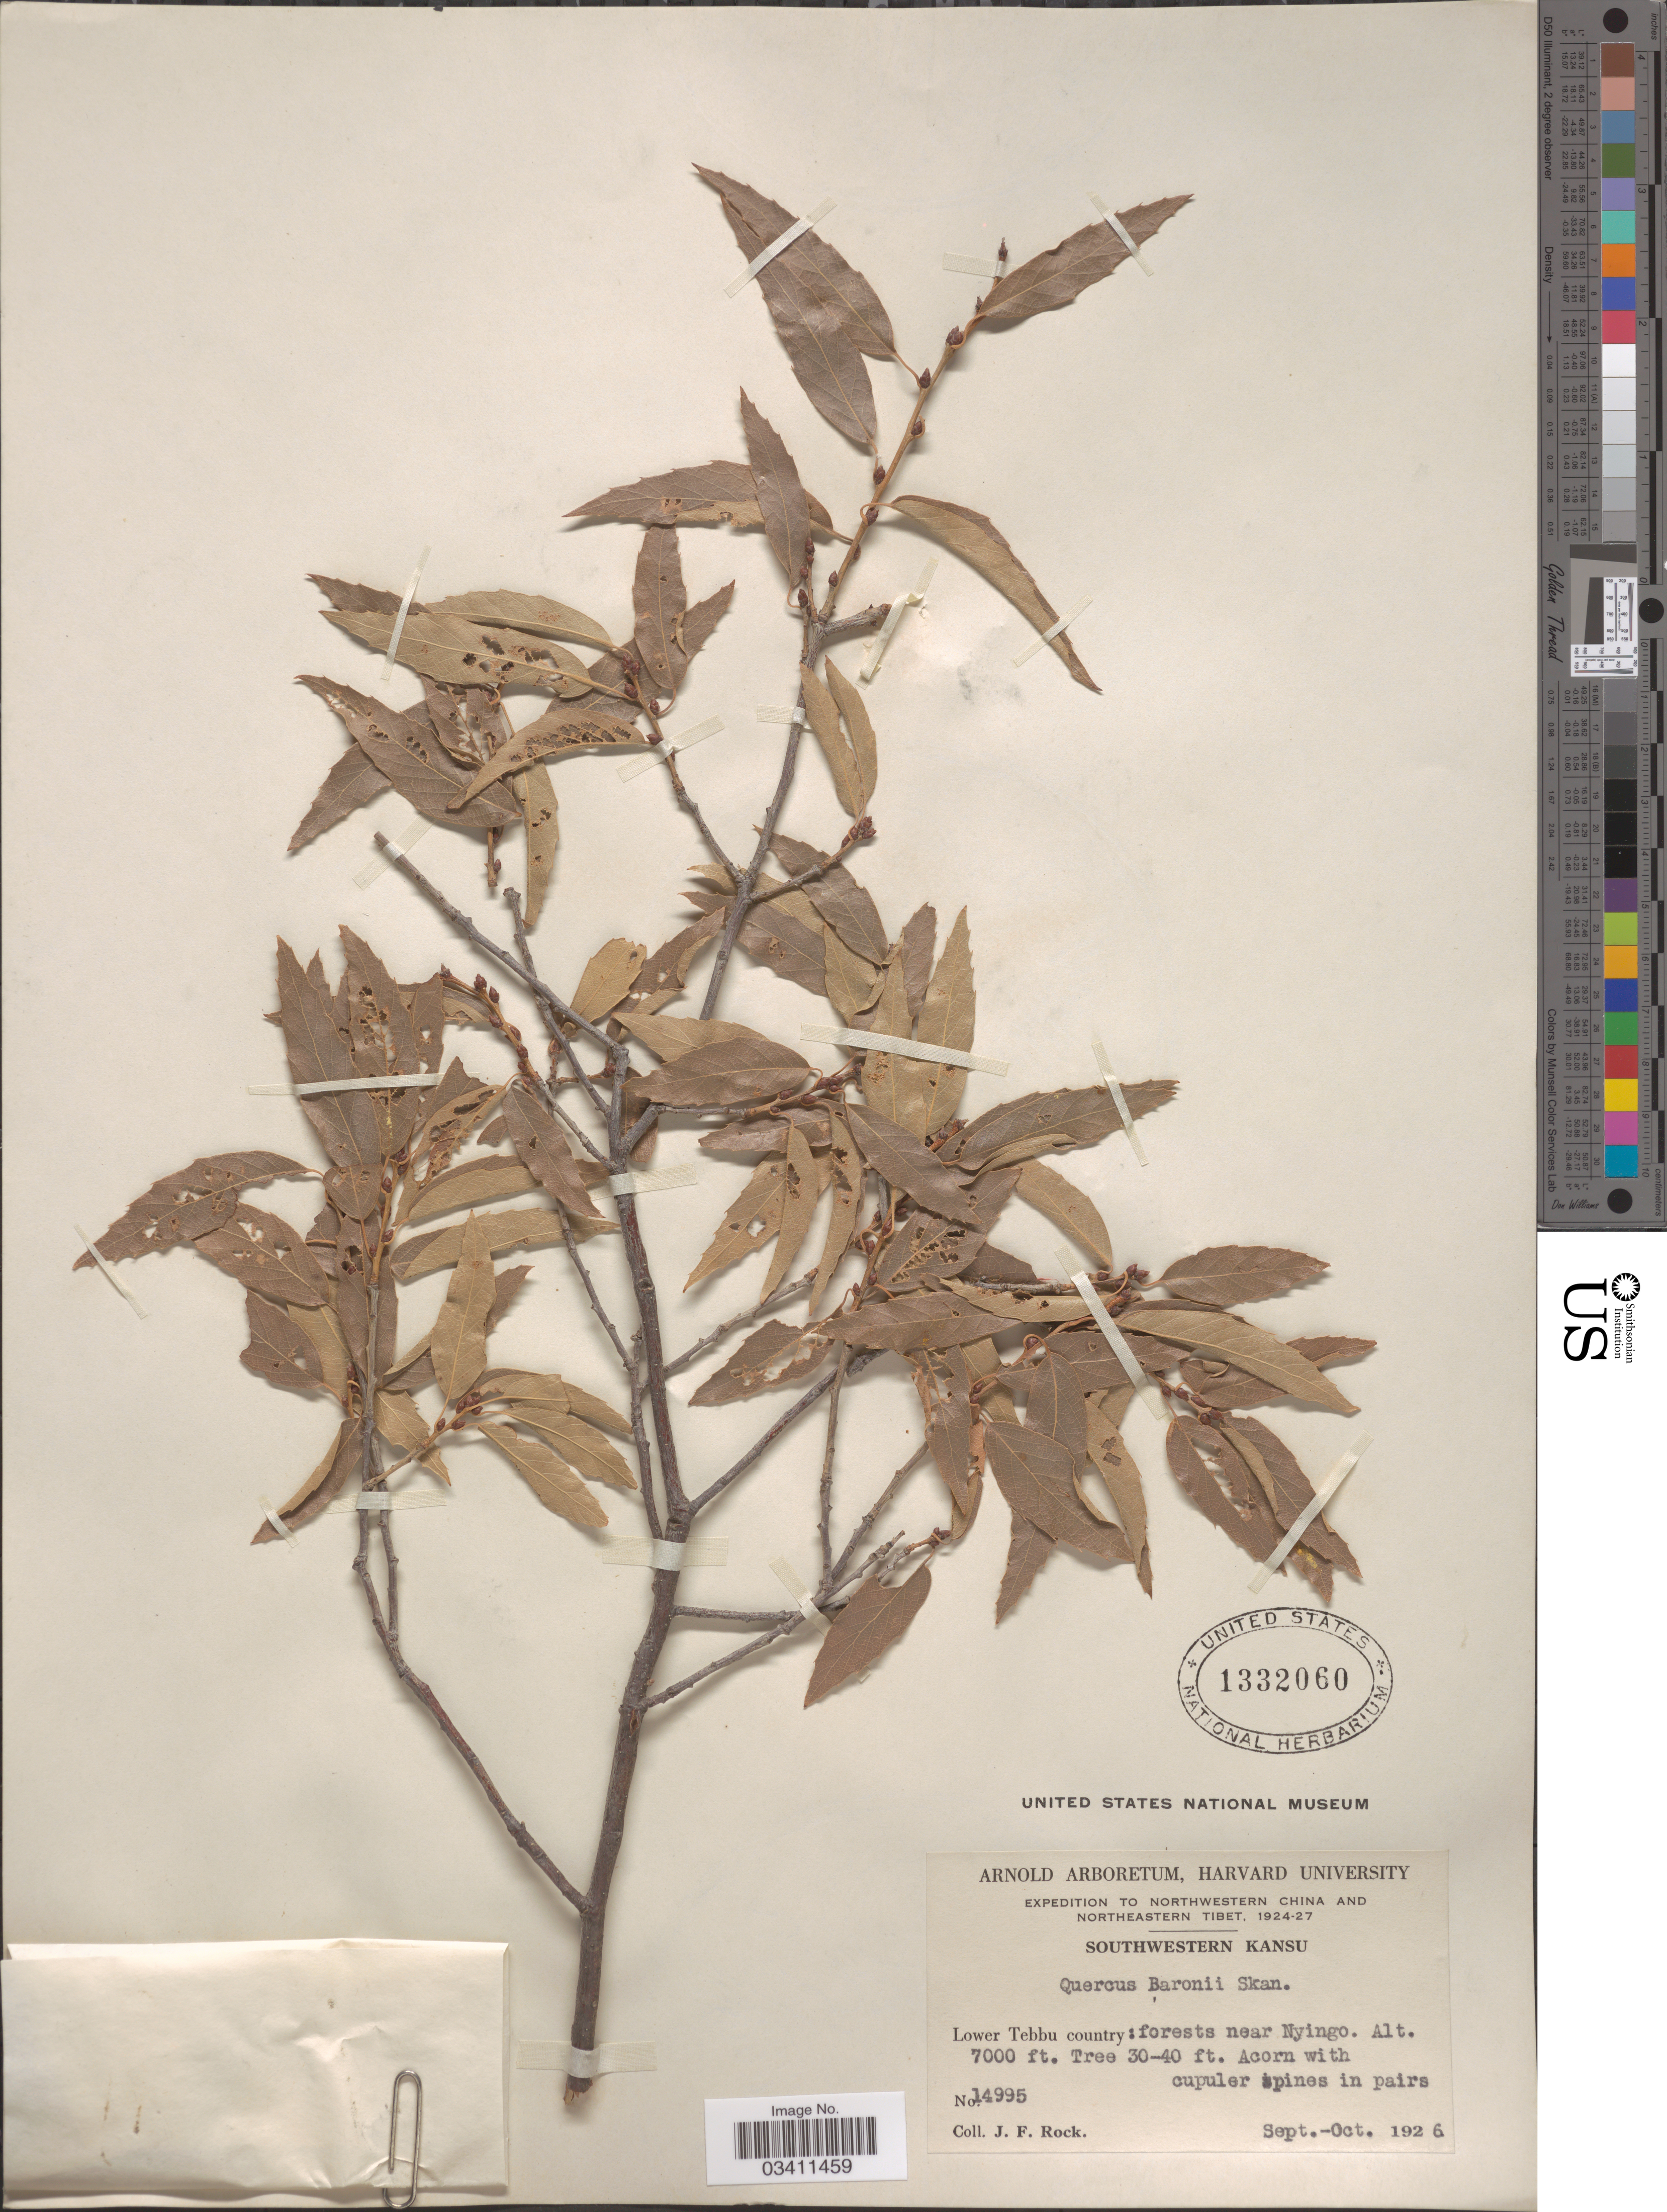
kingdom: Plantae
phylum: Tracheophyta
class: Magnoliopsida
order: Fagales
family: Fagaceae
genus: Quercus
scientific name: Quercus baronii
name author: Skan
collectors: J. Rock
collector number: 14995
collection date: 1926-09/1926-10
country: China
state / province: Gansu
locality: Northwestern China. Southwestern Kansu. Lower Tebbu country: forests near Nyingo.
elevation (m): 2134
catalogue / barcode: US 1332060